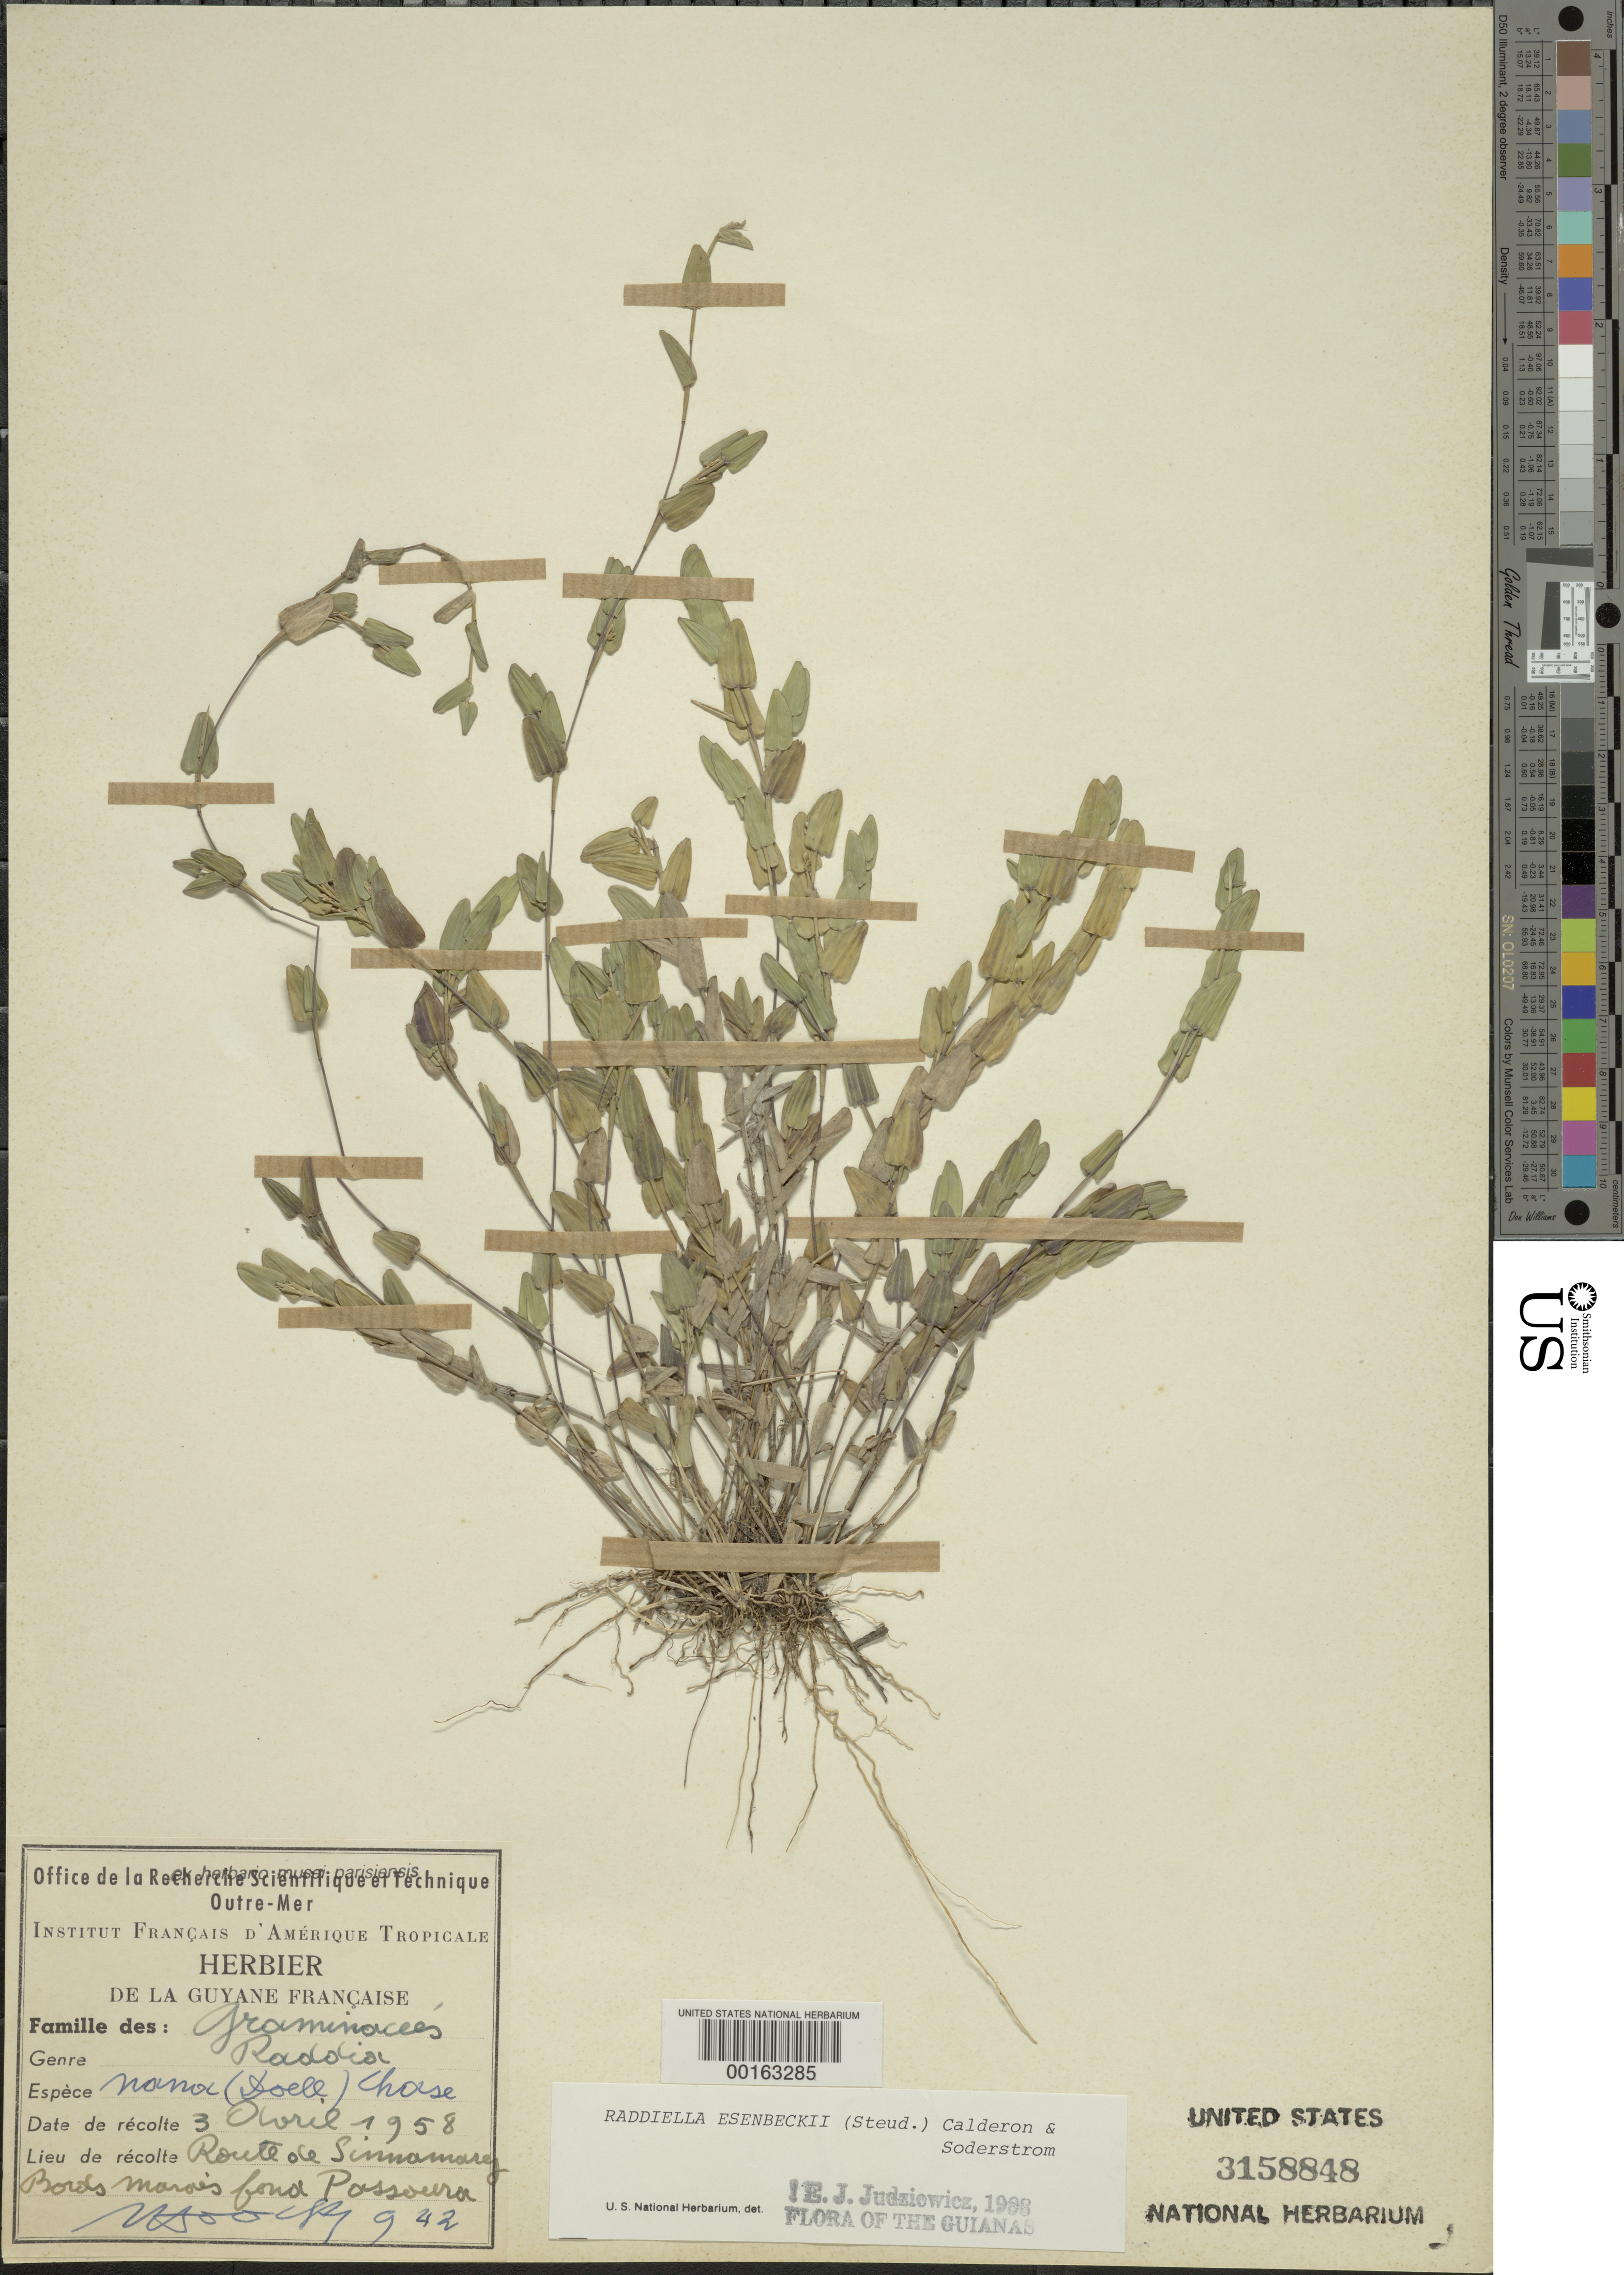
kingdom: Plantae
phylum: Tracheophyta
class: Liliopsida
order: Poales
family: Poaceae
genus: Raddiella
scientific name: Raddiella esenbeckii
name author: (Steud.) C. E. Calderón & Soderstr.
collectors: J. Hoock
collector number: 942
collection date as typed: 03 Apr 1958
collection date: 1958-04-03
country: Guyana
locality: Nana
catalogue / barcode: US 3158848